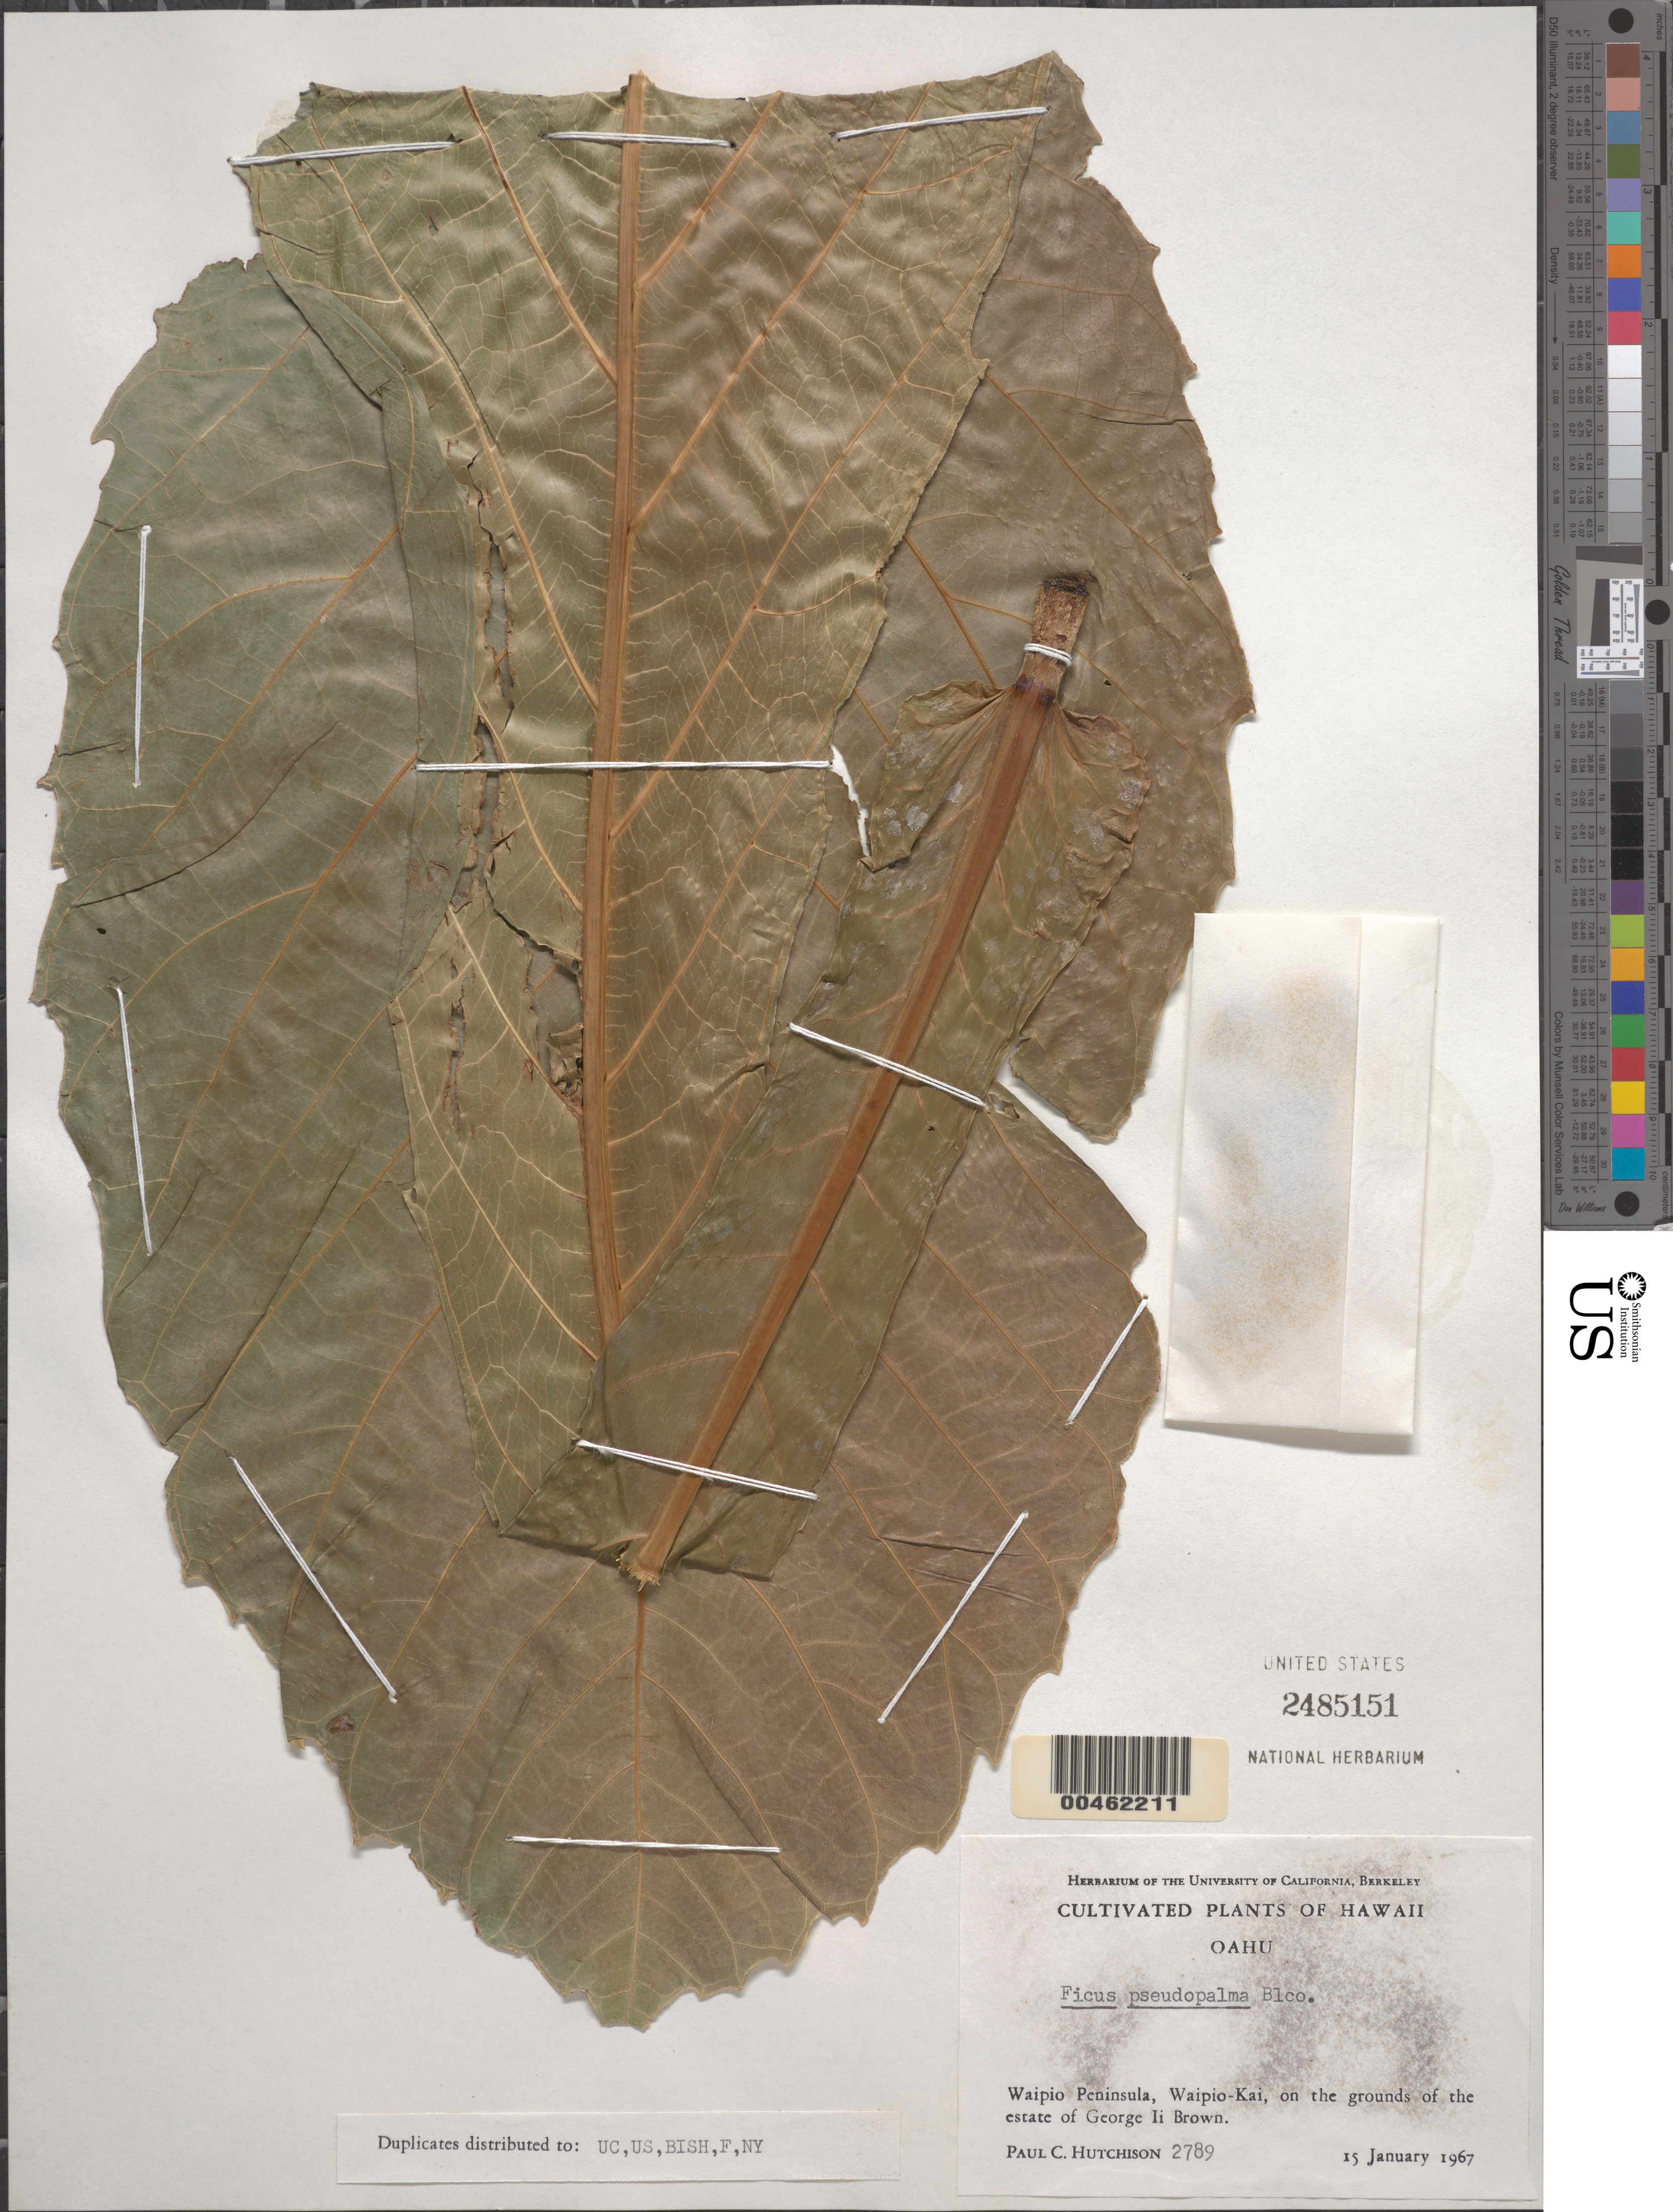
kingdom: Plantae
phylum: Tracheophyta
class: Magnoliopsida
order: Rosales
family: Moraceae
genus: Ficus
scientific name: Ficus pseudopalma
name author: Blanco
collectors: P. C. Hutchison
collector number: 2789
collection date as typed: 15 Jan 1967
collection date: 1967-01-15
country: United States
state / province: Hawaii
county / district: Honolulu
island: Oahu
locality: Waipio Peninsula, Waipio-Kai, on the grounds of the estate of George Il Brown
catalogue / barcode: US 2485151